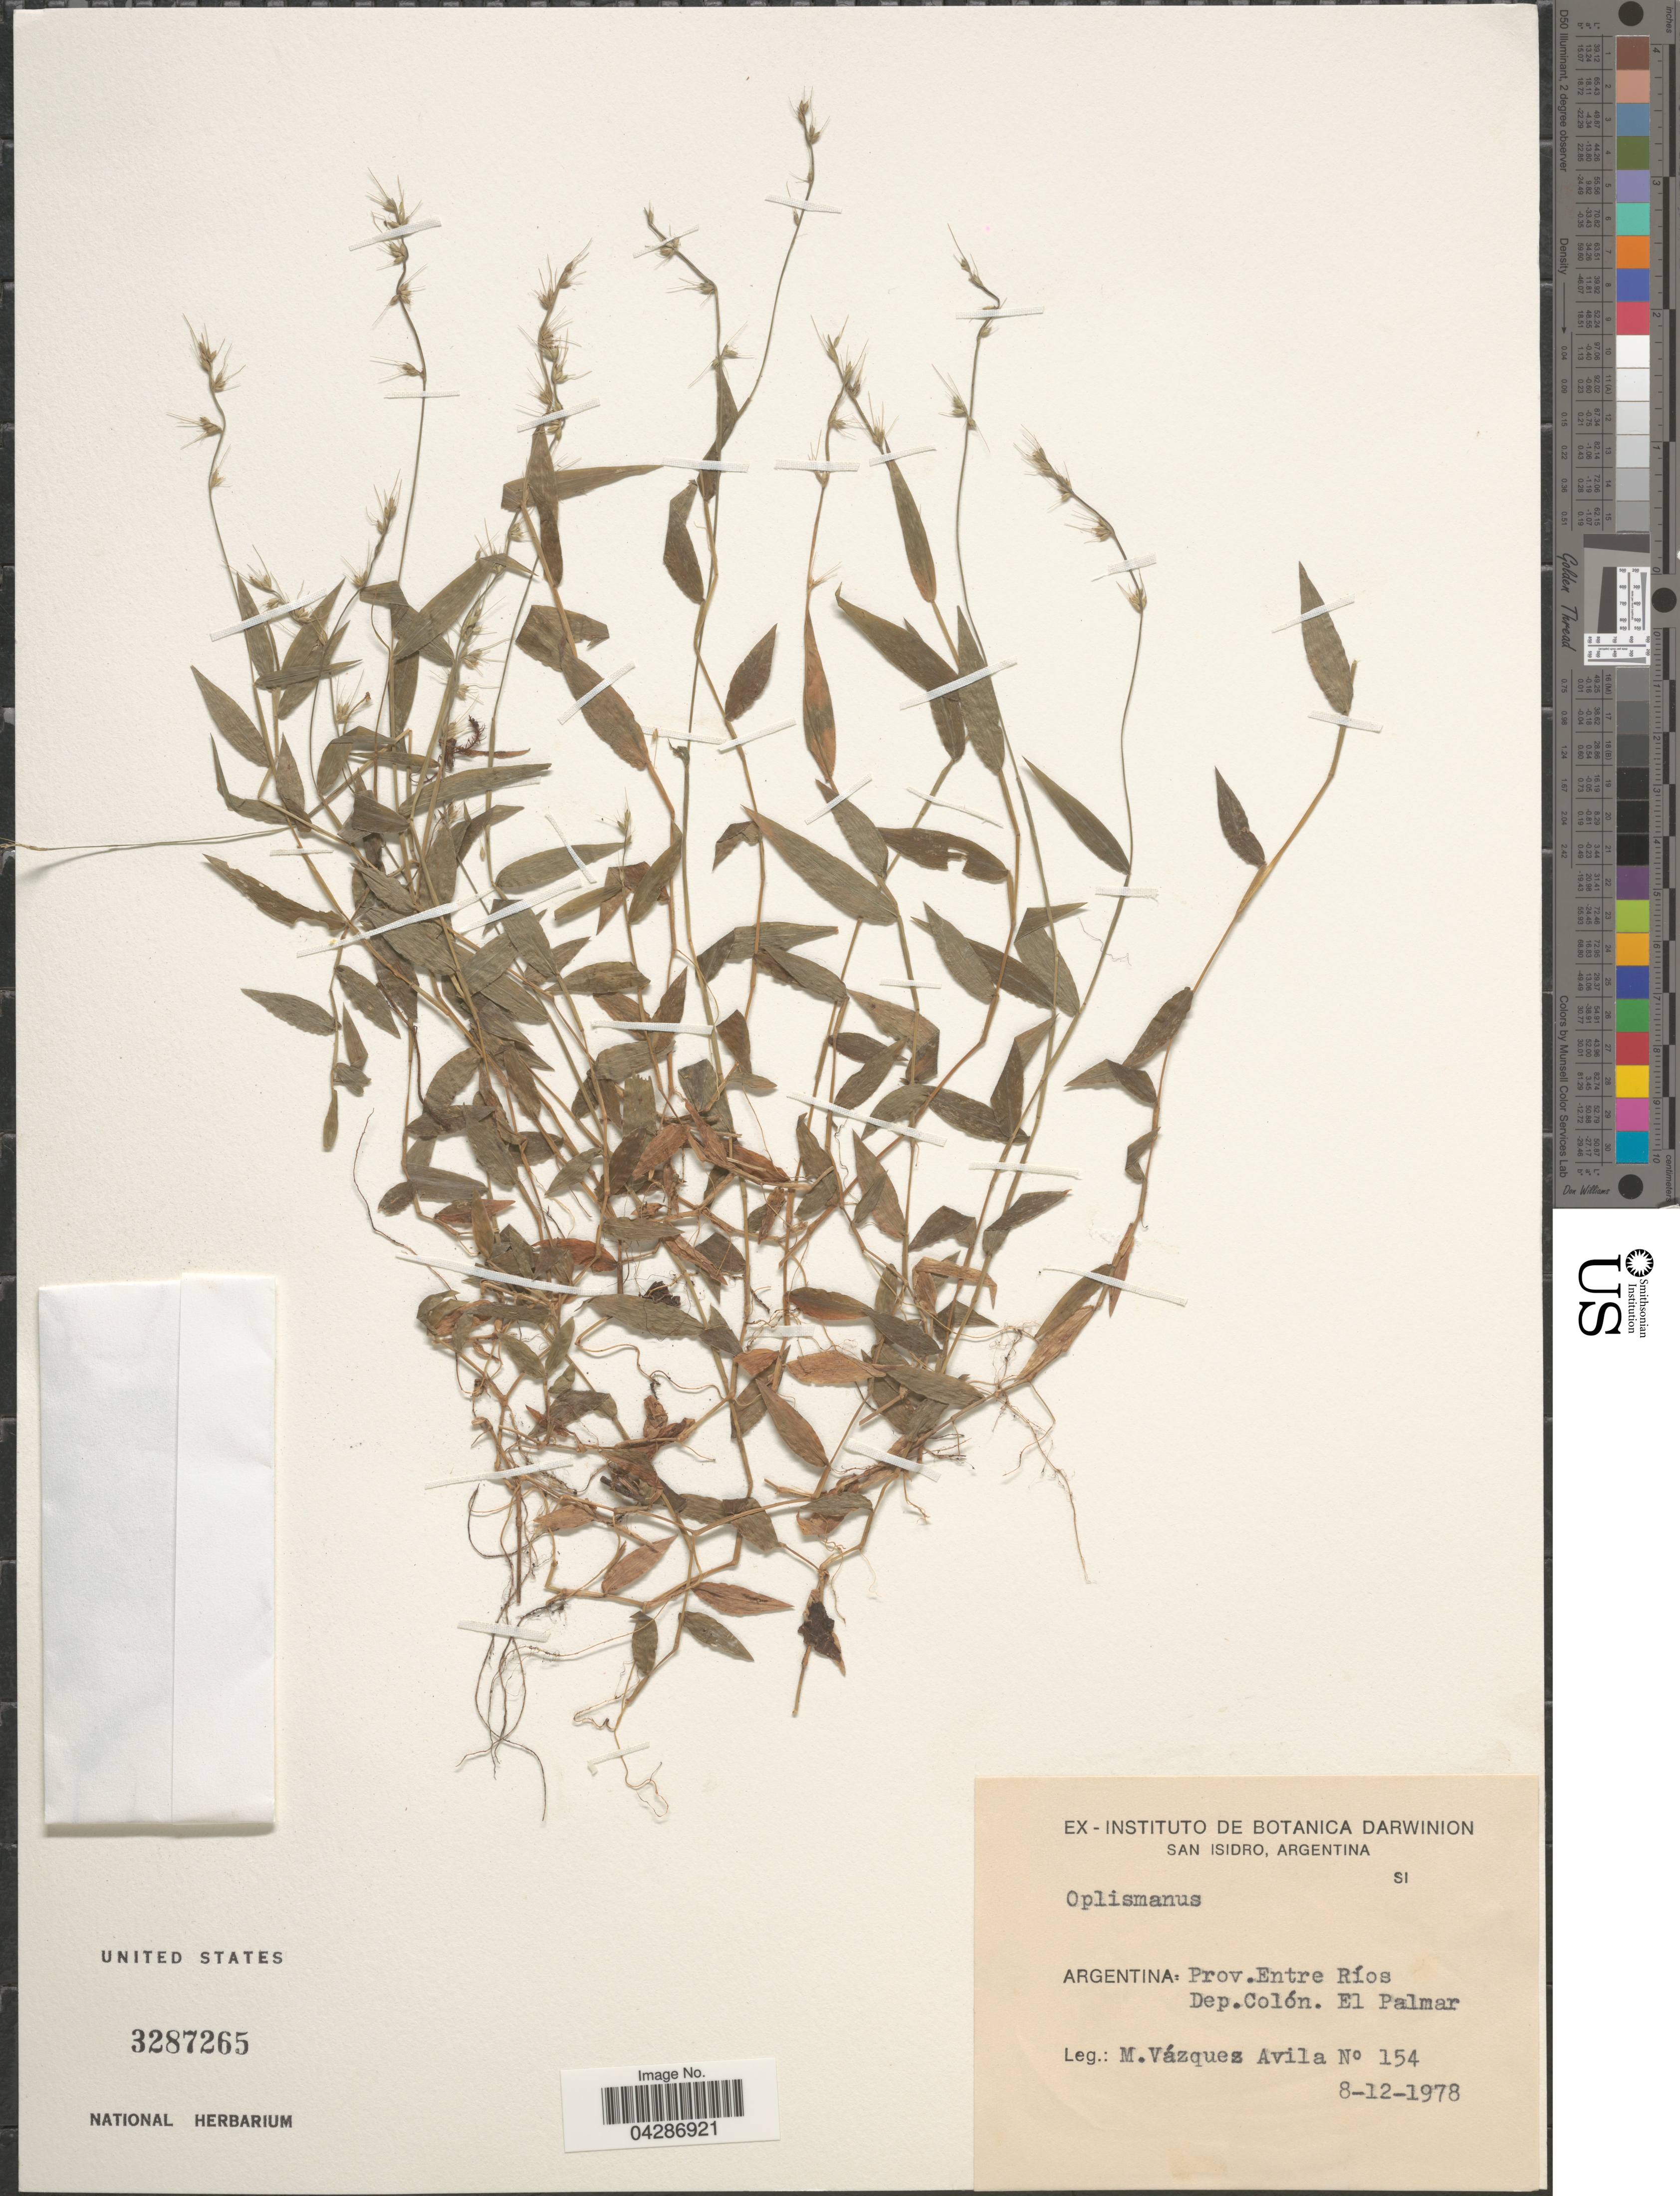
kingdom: Plantae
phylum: Tracheophyta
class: Liliopsida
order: Poales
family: Poaceae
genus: Oplismenus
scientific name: Oplismenus sp.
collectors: M. D. Vázquez A.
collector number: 154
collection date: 1978-12-08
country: Argentina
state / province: Entre Rios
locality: San Isidro. Prov. Entre Ríos . Dep. Colón. El Palmar.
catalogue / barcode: US 3287265